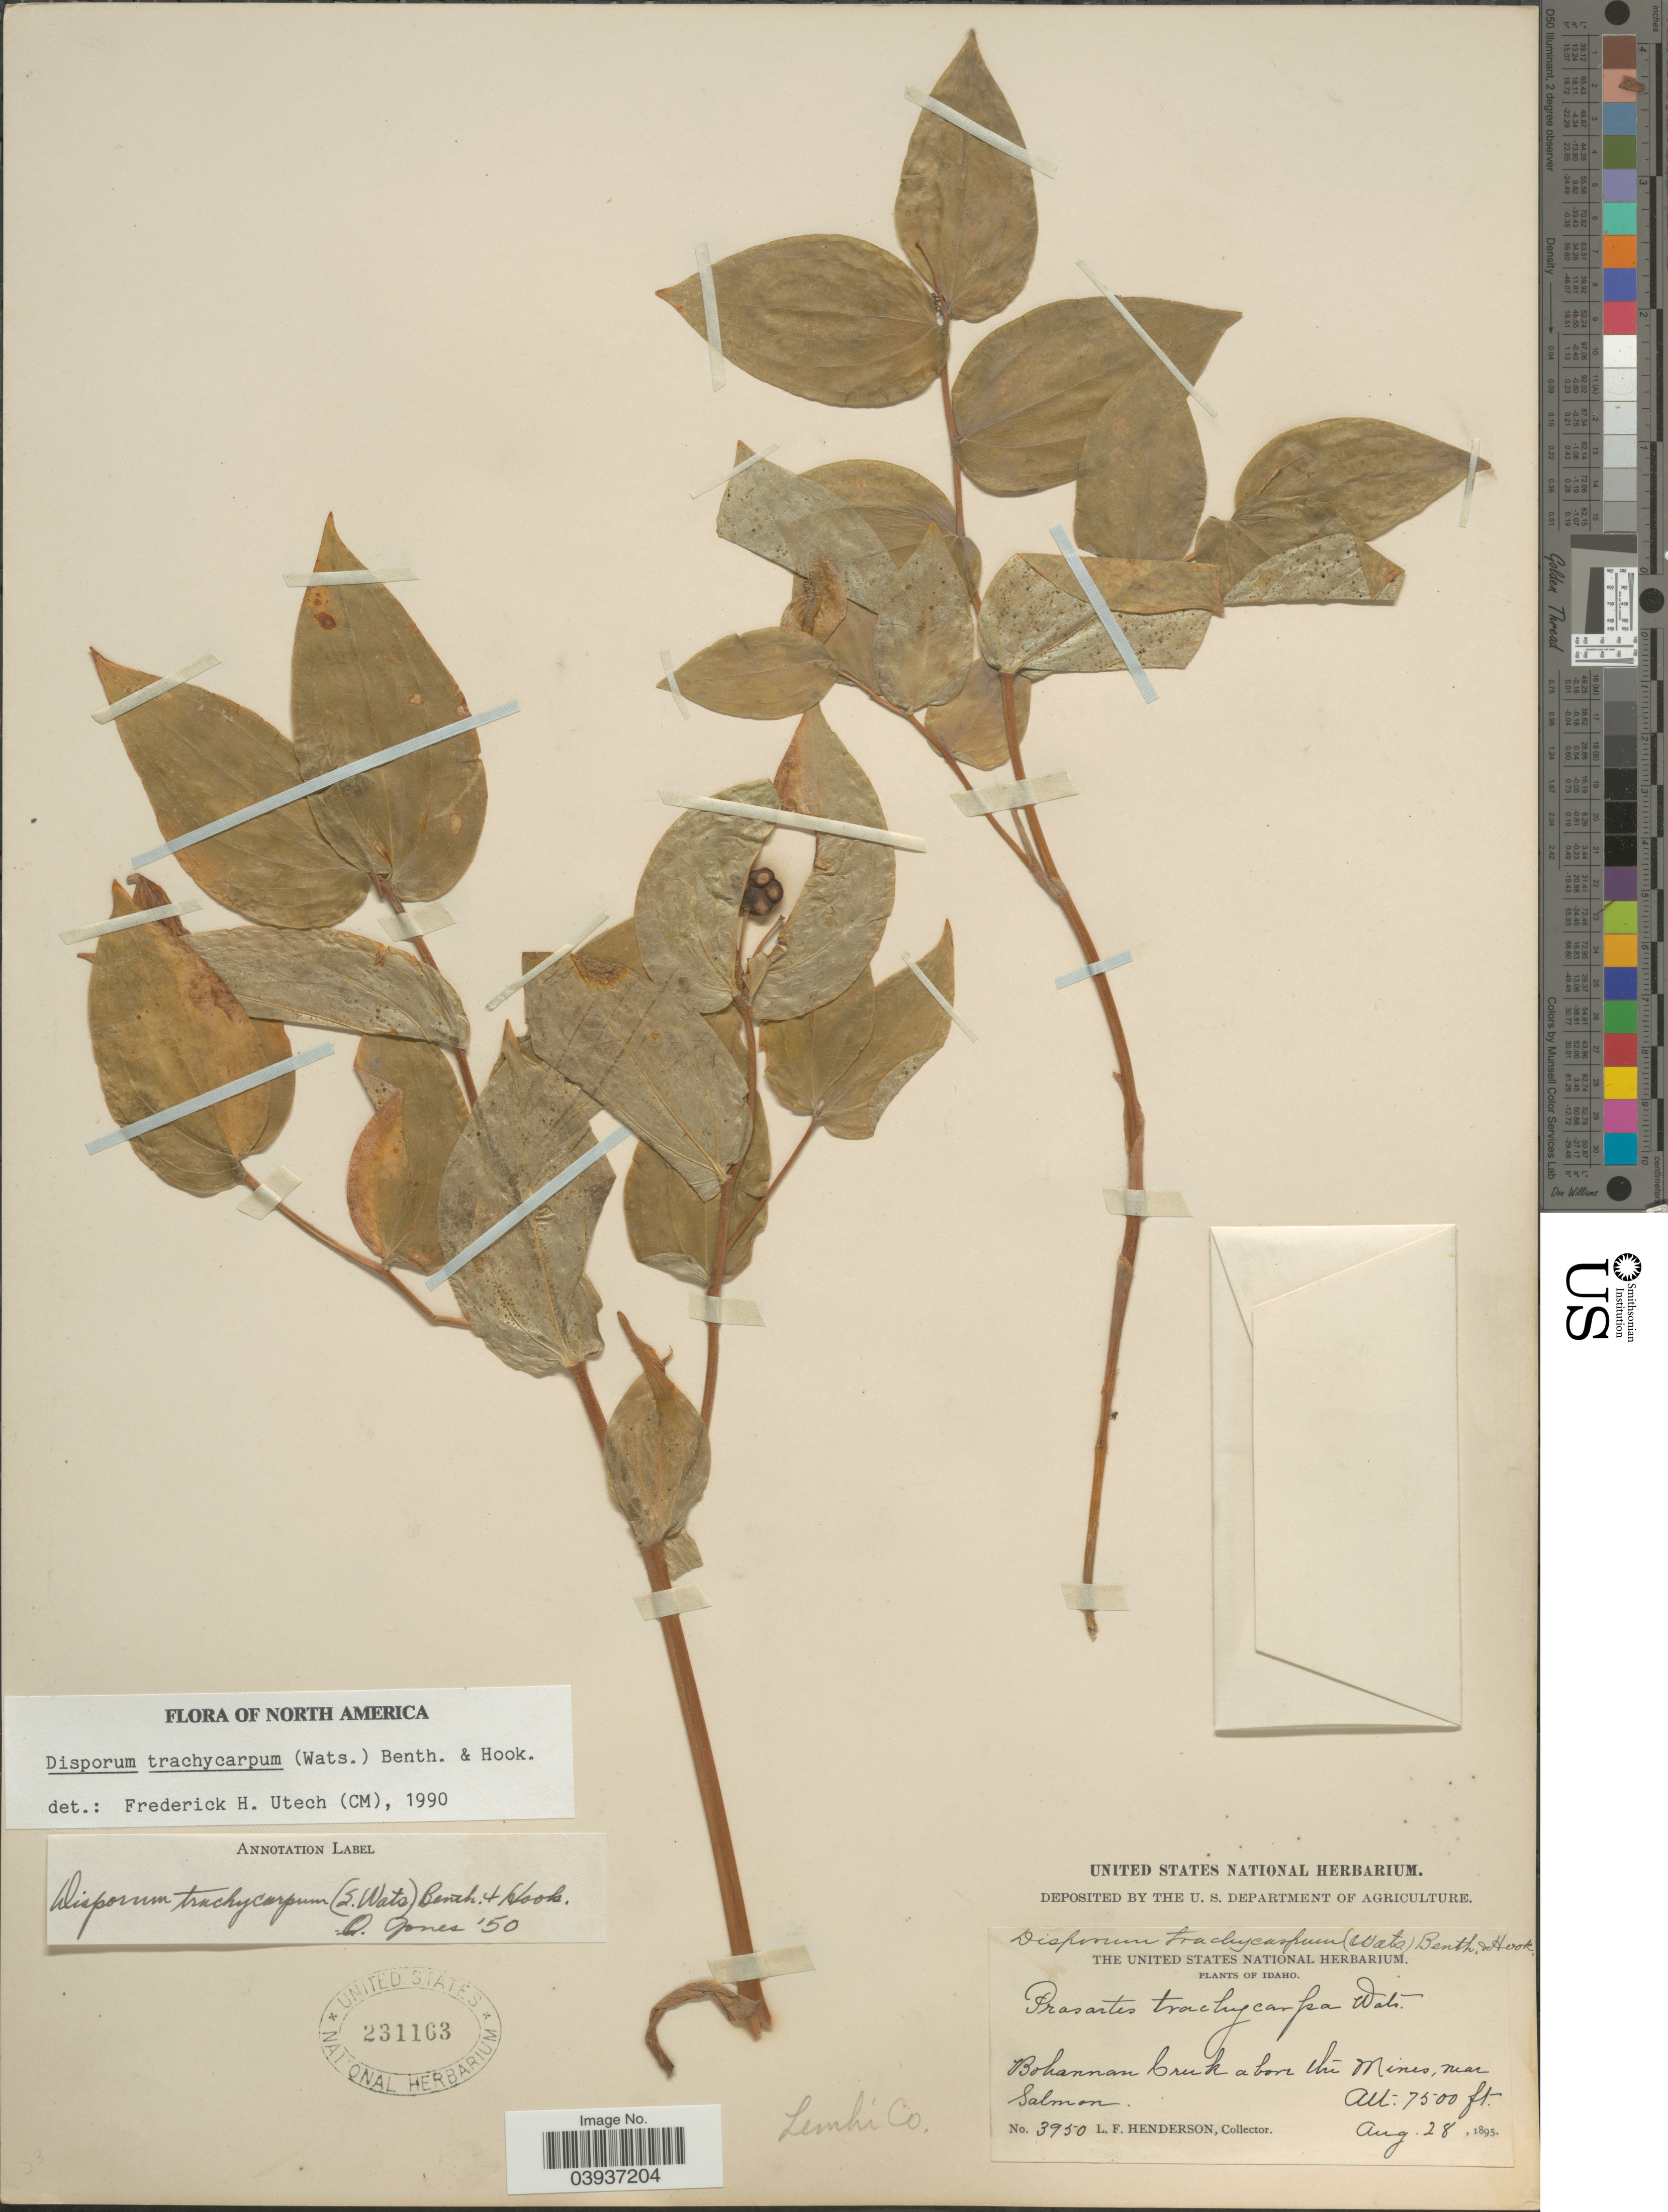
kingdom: Plantae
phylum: Tracheophyta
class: Liliopsida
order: Liliales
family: Colchicaceae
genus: Disporum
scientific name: Disporum trachycarpum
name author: (S. Watson) Benth. & Hook. f.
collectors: L. Henderson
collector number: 3950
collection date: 1895-08-28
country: United States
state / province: Idaho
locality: Lemhi Co. Bohannan Creek above the Mines, near Salmon.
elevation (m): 2286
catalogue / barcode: US 231163